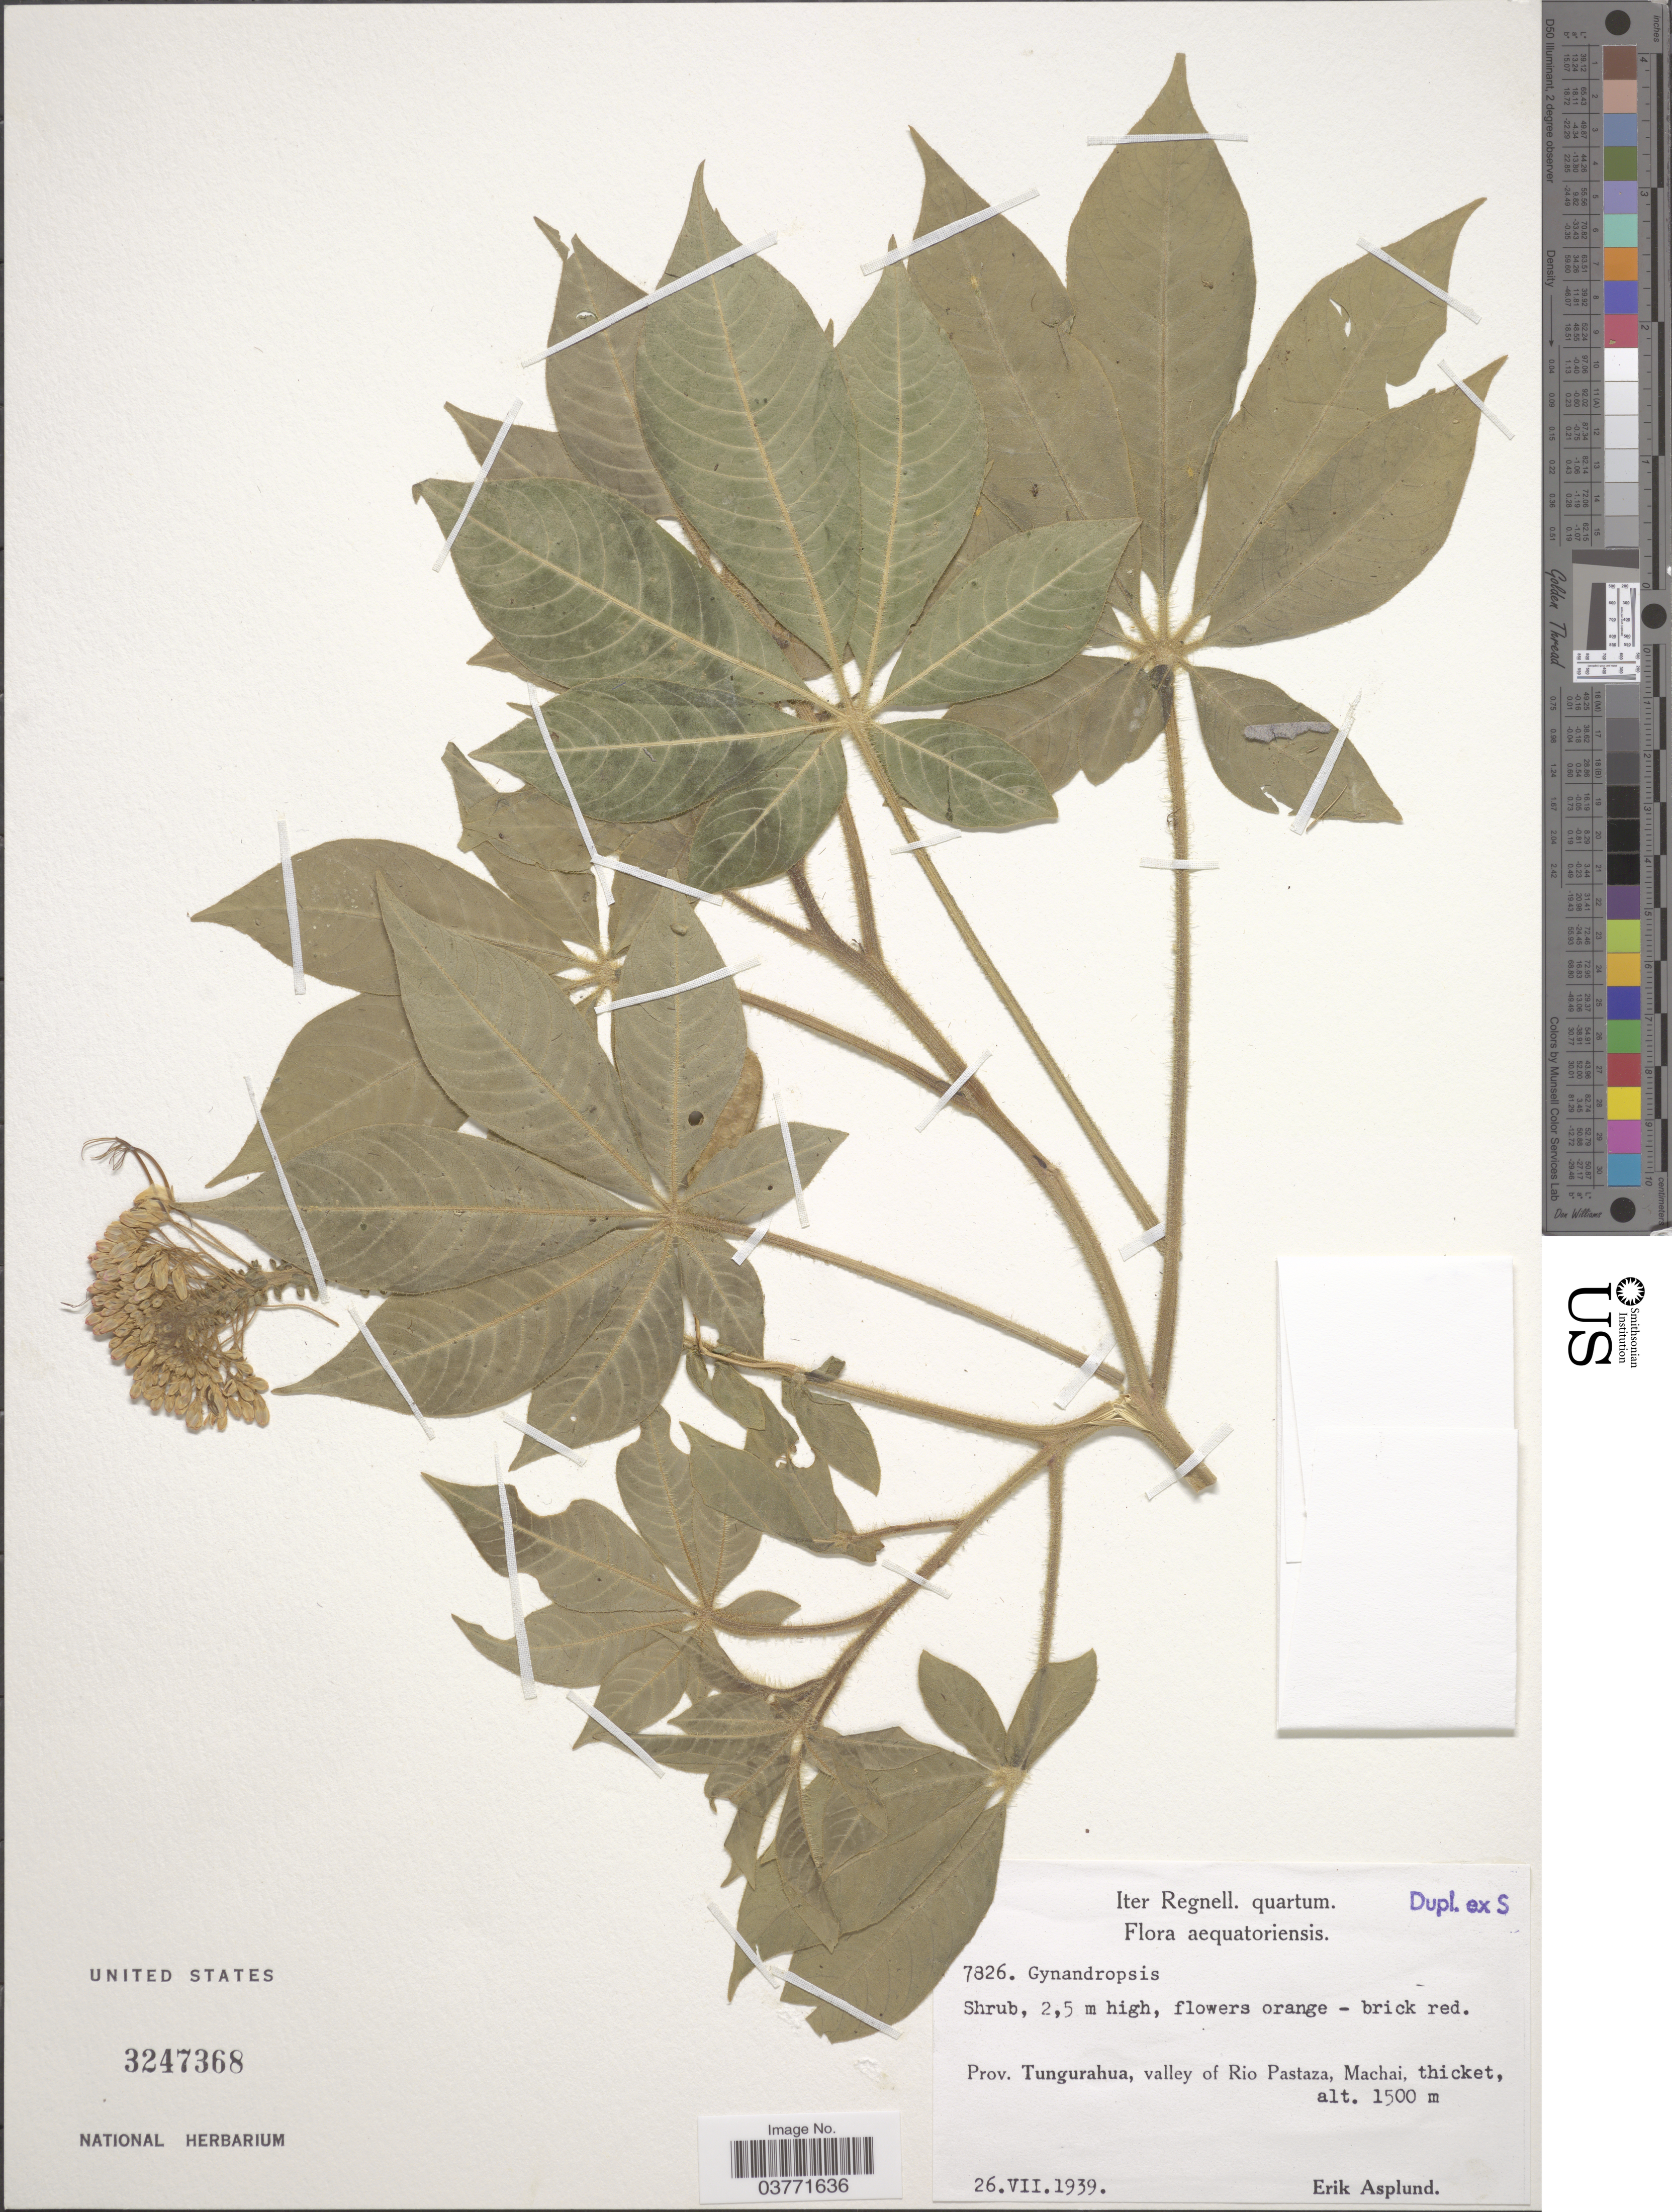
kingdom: Plantae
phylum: Tracheophyta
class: Magnoliopsida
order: Brassicales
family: Cleomaceae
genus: Podandrogyne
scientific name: Podandrogyne sp.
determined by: Strong, Mark T., (BOT), Smithsonian Institution - National Museum of Natural History (UNITED STATES)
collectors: E. Asplund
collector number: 7826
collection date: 1939-07-26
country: Ecuador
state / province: Tungurahua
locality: Iter Regnell. Valley of Rio Pastaza, Machai.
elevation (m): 1500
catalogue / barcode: US 3247368